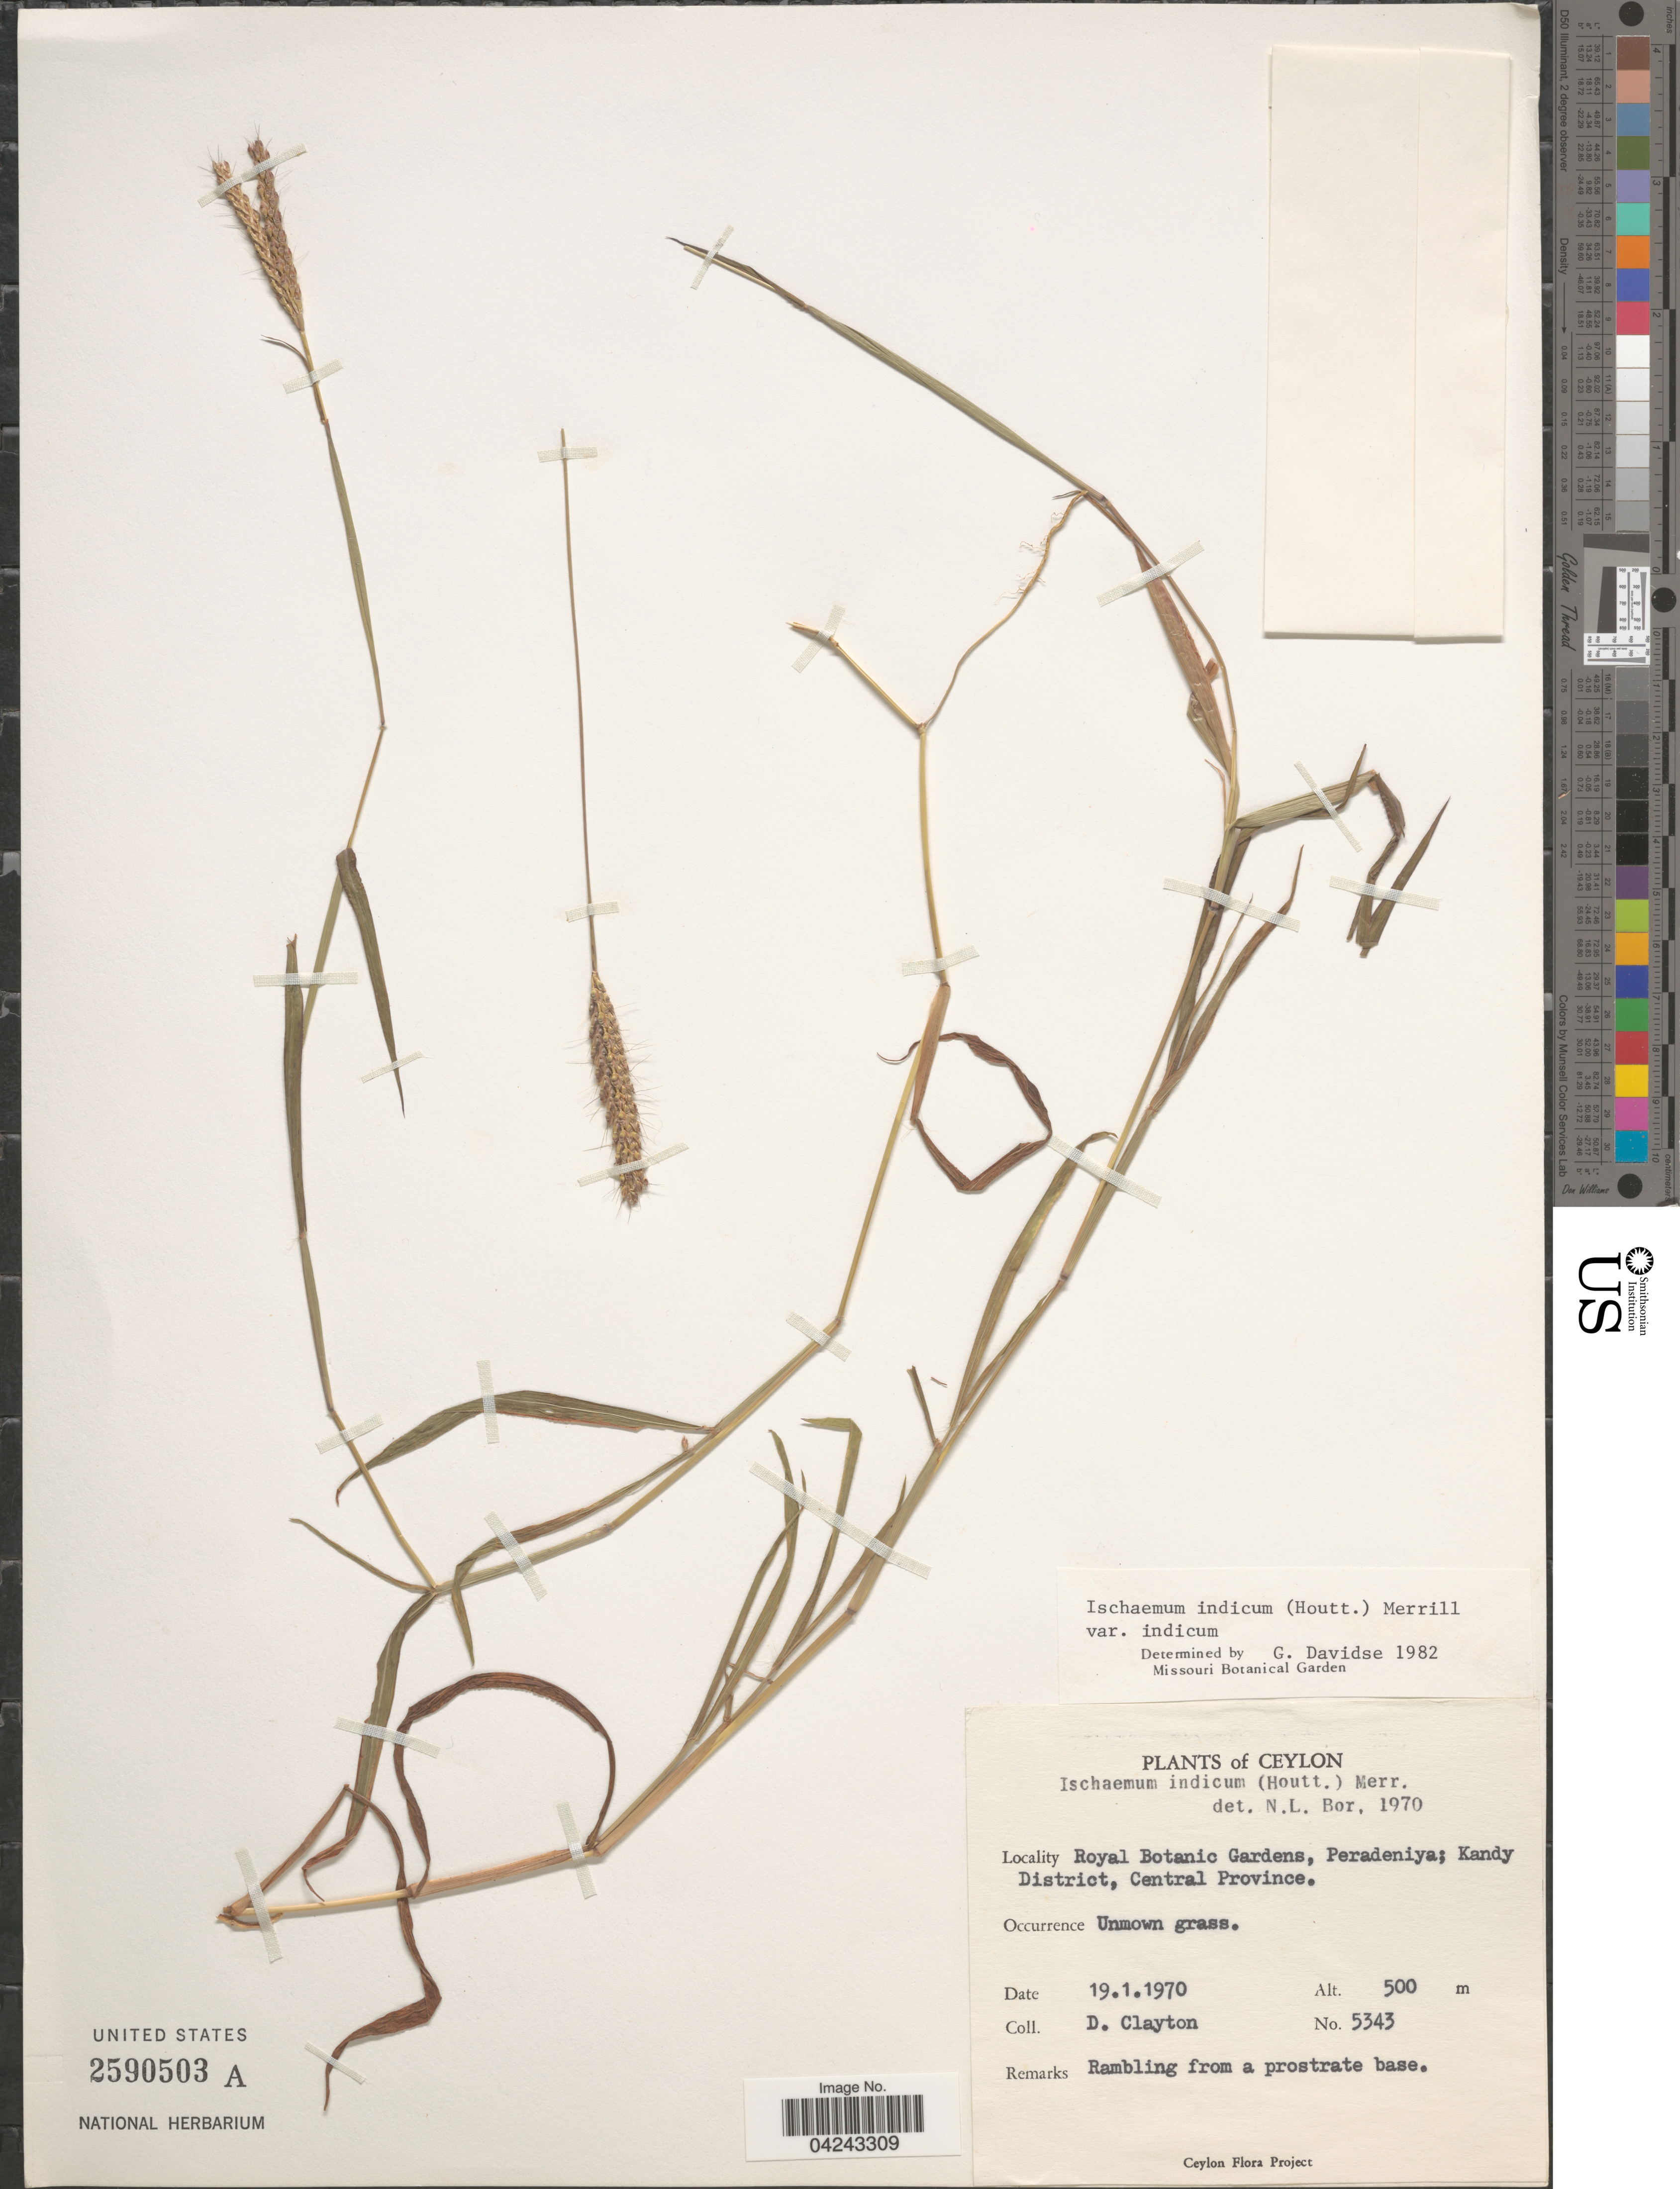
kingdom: Plantae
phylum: Tracheophyta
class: Liliopsida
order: Poales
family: Poaceae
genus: Ischaemum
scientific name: Ischaemum ciliare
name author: Retz.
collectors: D. Clayton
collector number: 5343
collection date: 1970-01-19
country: Sri Lanka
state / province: Central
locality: Ceylon. Royal Botanic Gardens, Peradeniya; Kandy District.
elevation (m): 500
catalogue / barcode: US 2590503A